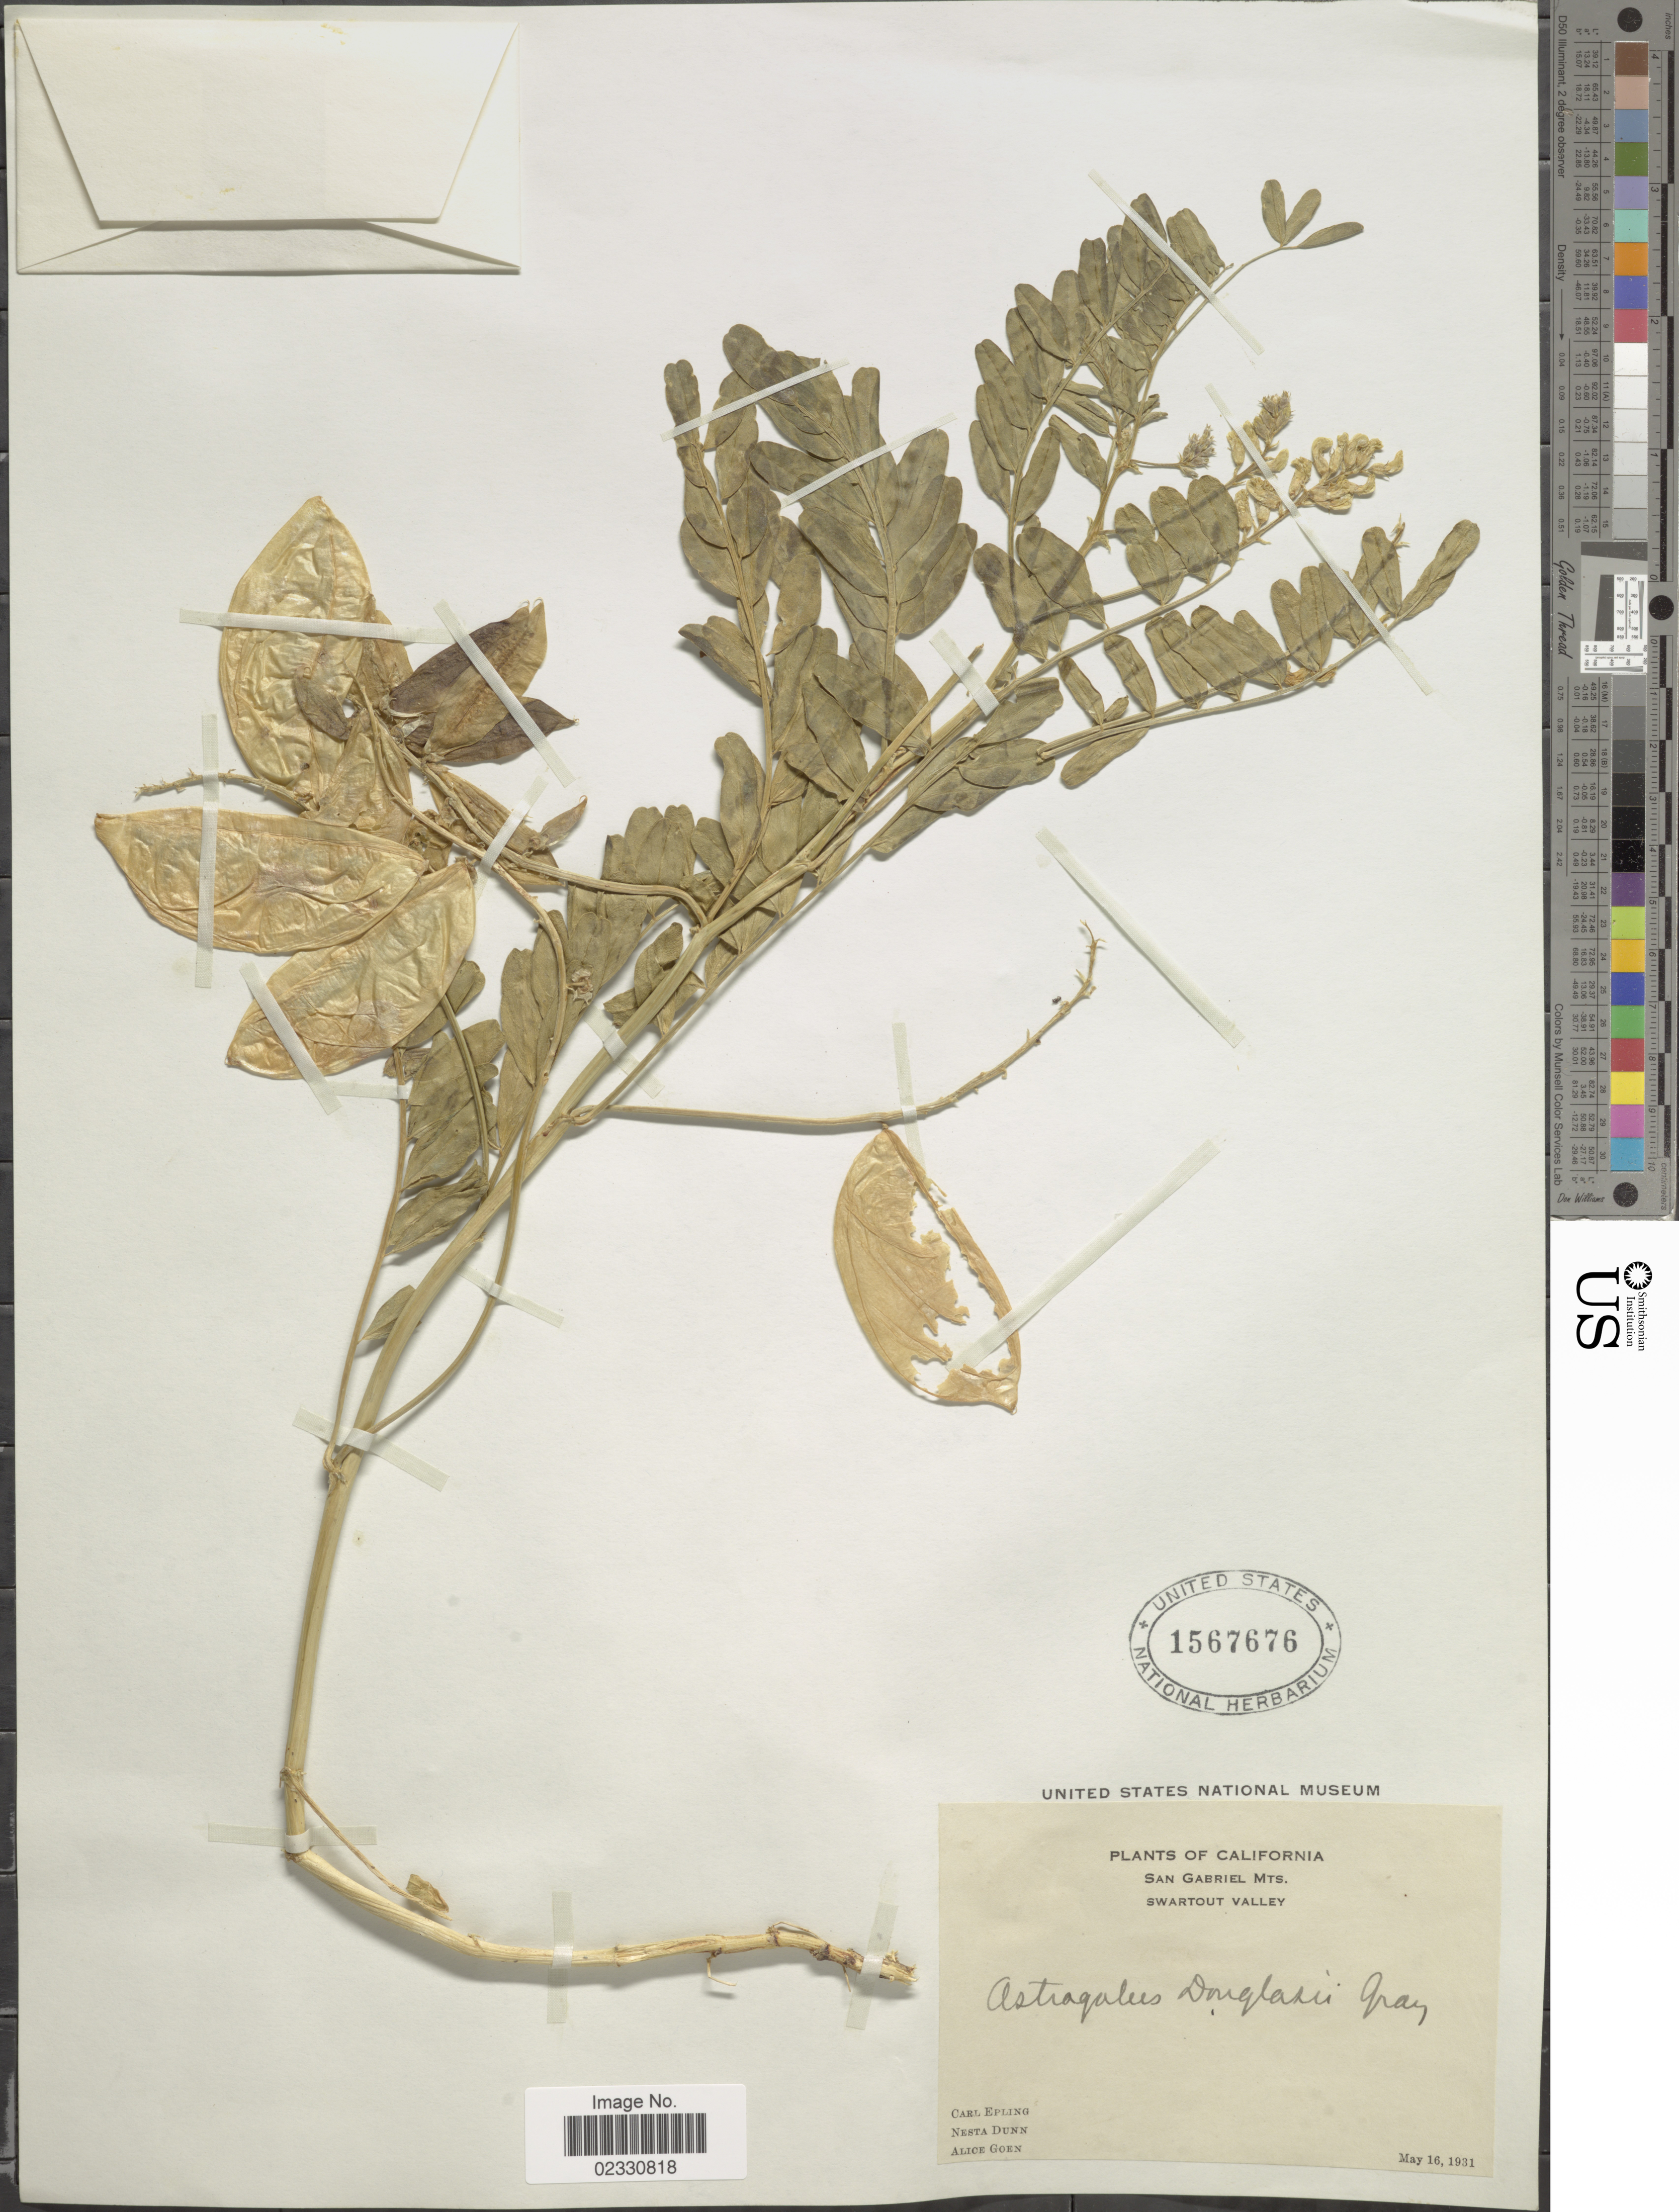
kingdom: Plantae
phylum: Tracheophyta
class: Magnoliopsida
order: Fabales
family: Fabaceae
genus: Astragalus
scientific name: Astragalus douglasii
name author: (Torr. & A. Gray) A. Gray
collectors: C. C. Epling, N. Dunn & A. Goen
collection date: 1931-05-16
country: United States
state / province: California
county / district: Los Angeles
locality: San Gabriel Mts., Swartout Valley.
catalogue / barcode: US 1567676